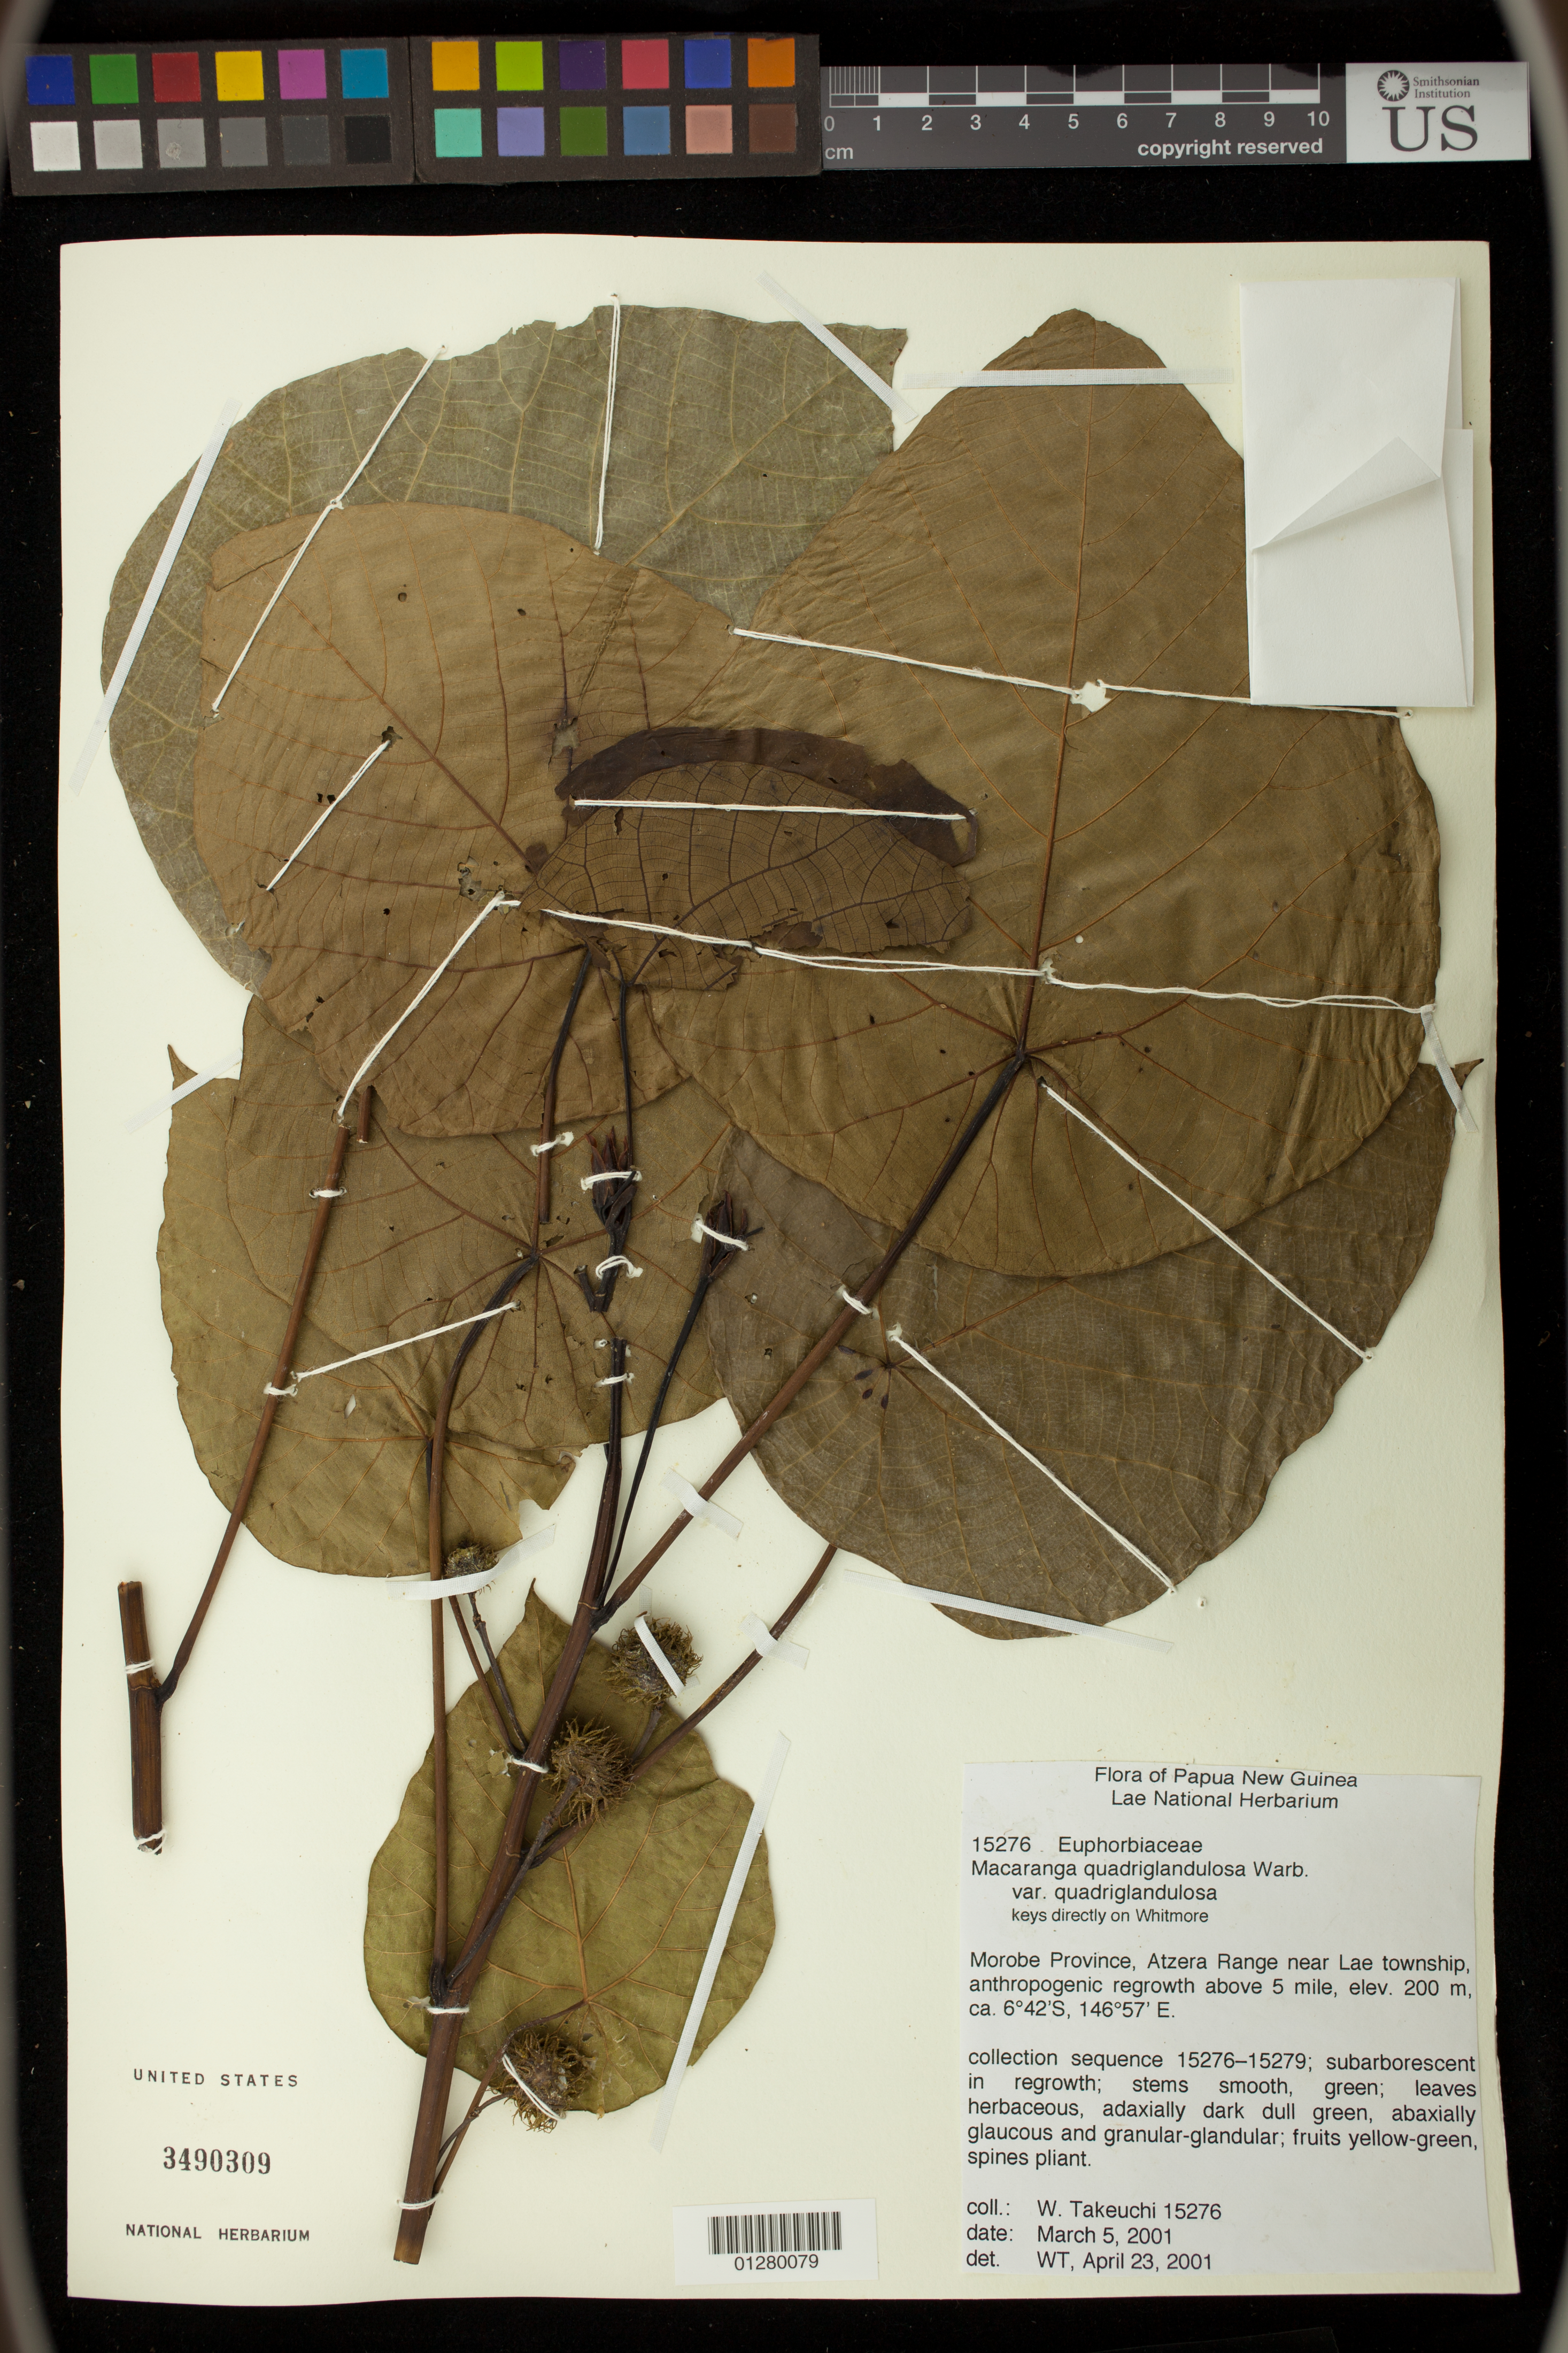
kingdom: Plantae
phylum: Tracheophyta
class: Magnoliopsida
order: Malpighiales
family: Euphorbiaceae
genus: Macaranga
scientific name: Macaranga quadriglandulosa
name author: Warb.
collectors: W. N. Takeuchi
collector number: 15276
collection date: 2001-03-05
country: Papua New Guinea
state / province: Morobe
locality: Atzera Range near Lae township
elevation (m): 200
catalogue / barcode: US 3490309